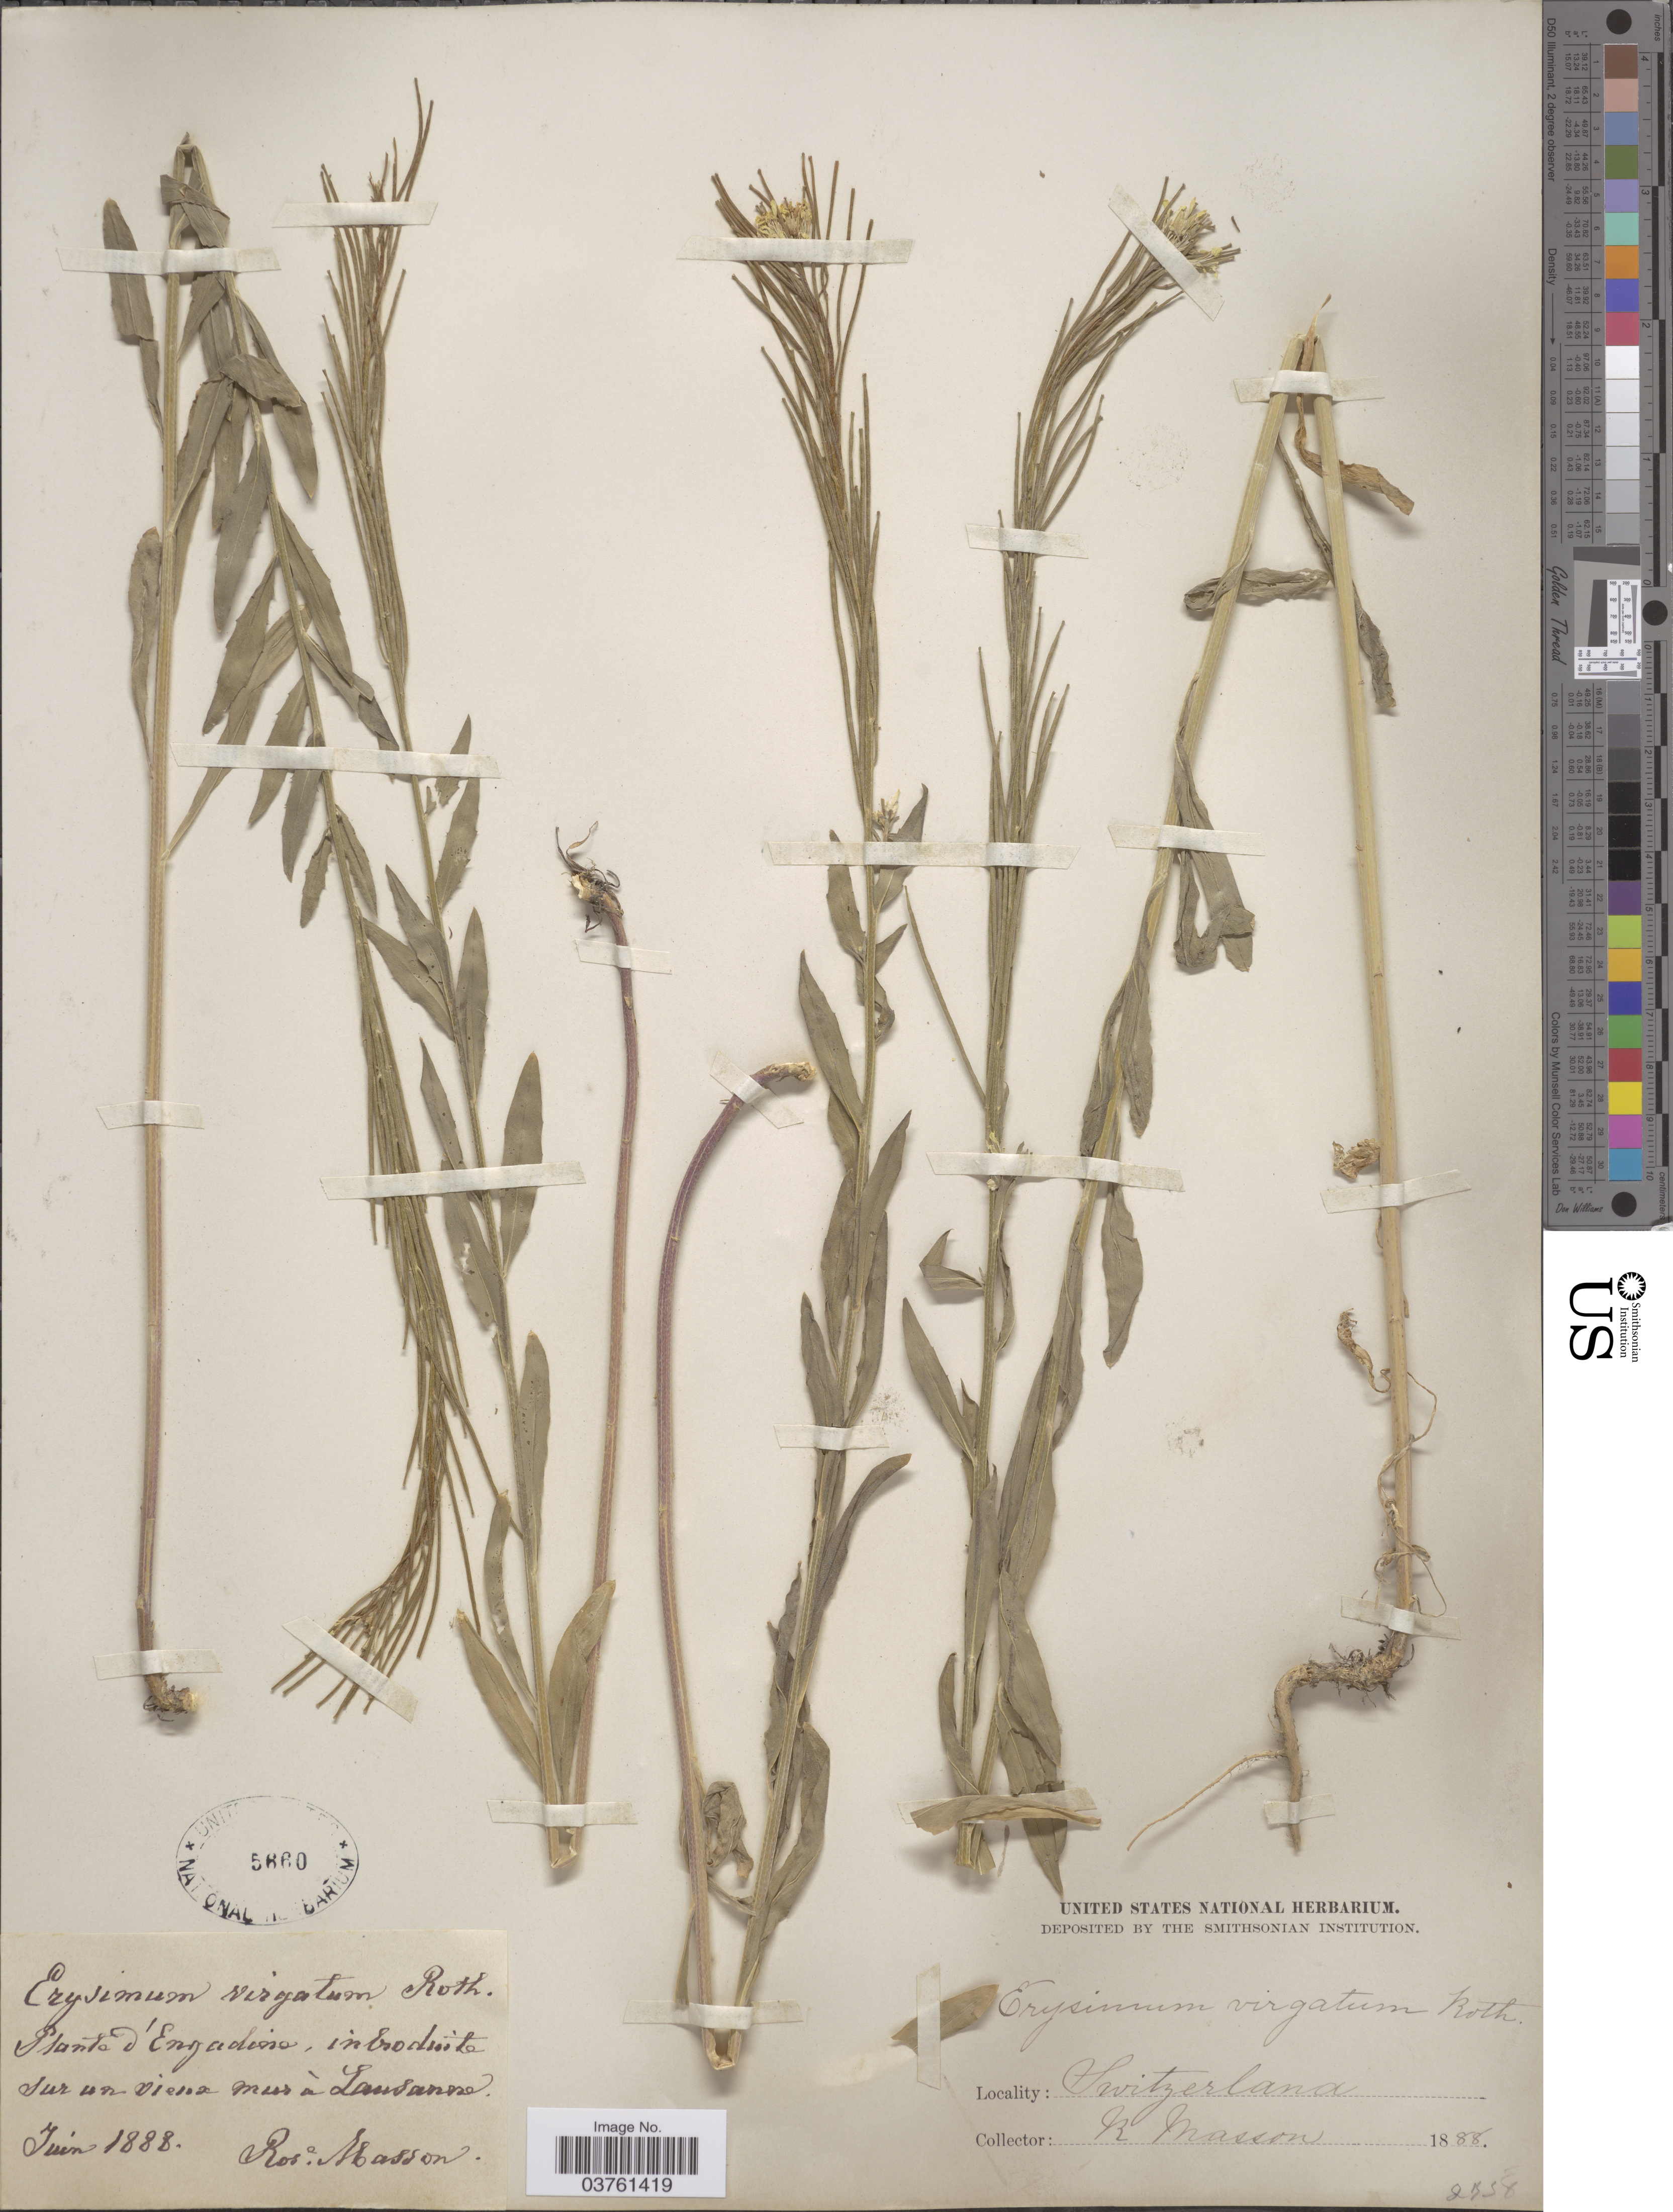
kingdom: Plantae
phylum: Tracheophyta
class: Magnoliopsida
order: Brassicales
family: Brassicaceae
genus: Erysimum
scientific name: Erysimum virgatum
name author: Roth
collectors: R. Masson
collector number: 2334*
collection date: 1888-06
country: Switzerland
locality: Plants d'Engadine, sur un vieux mur à Lausanne.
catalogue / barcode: US 5660